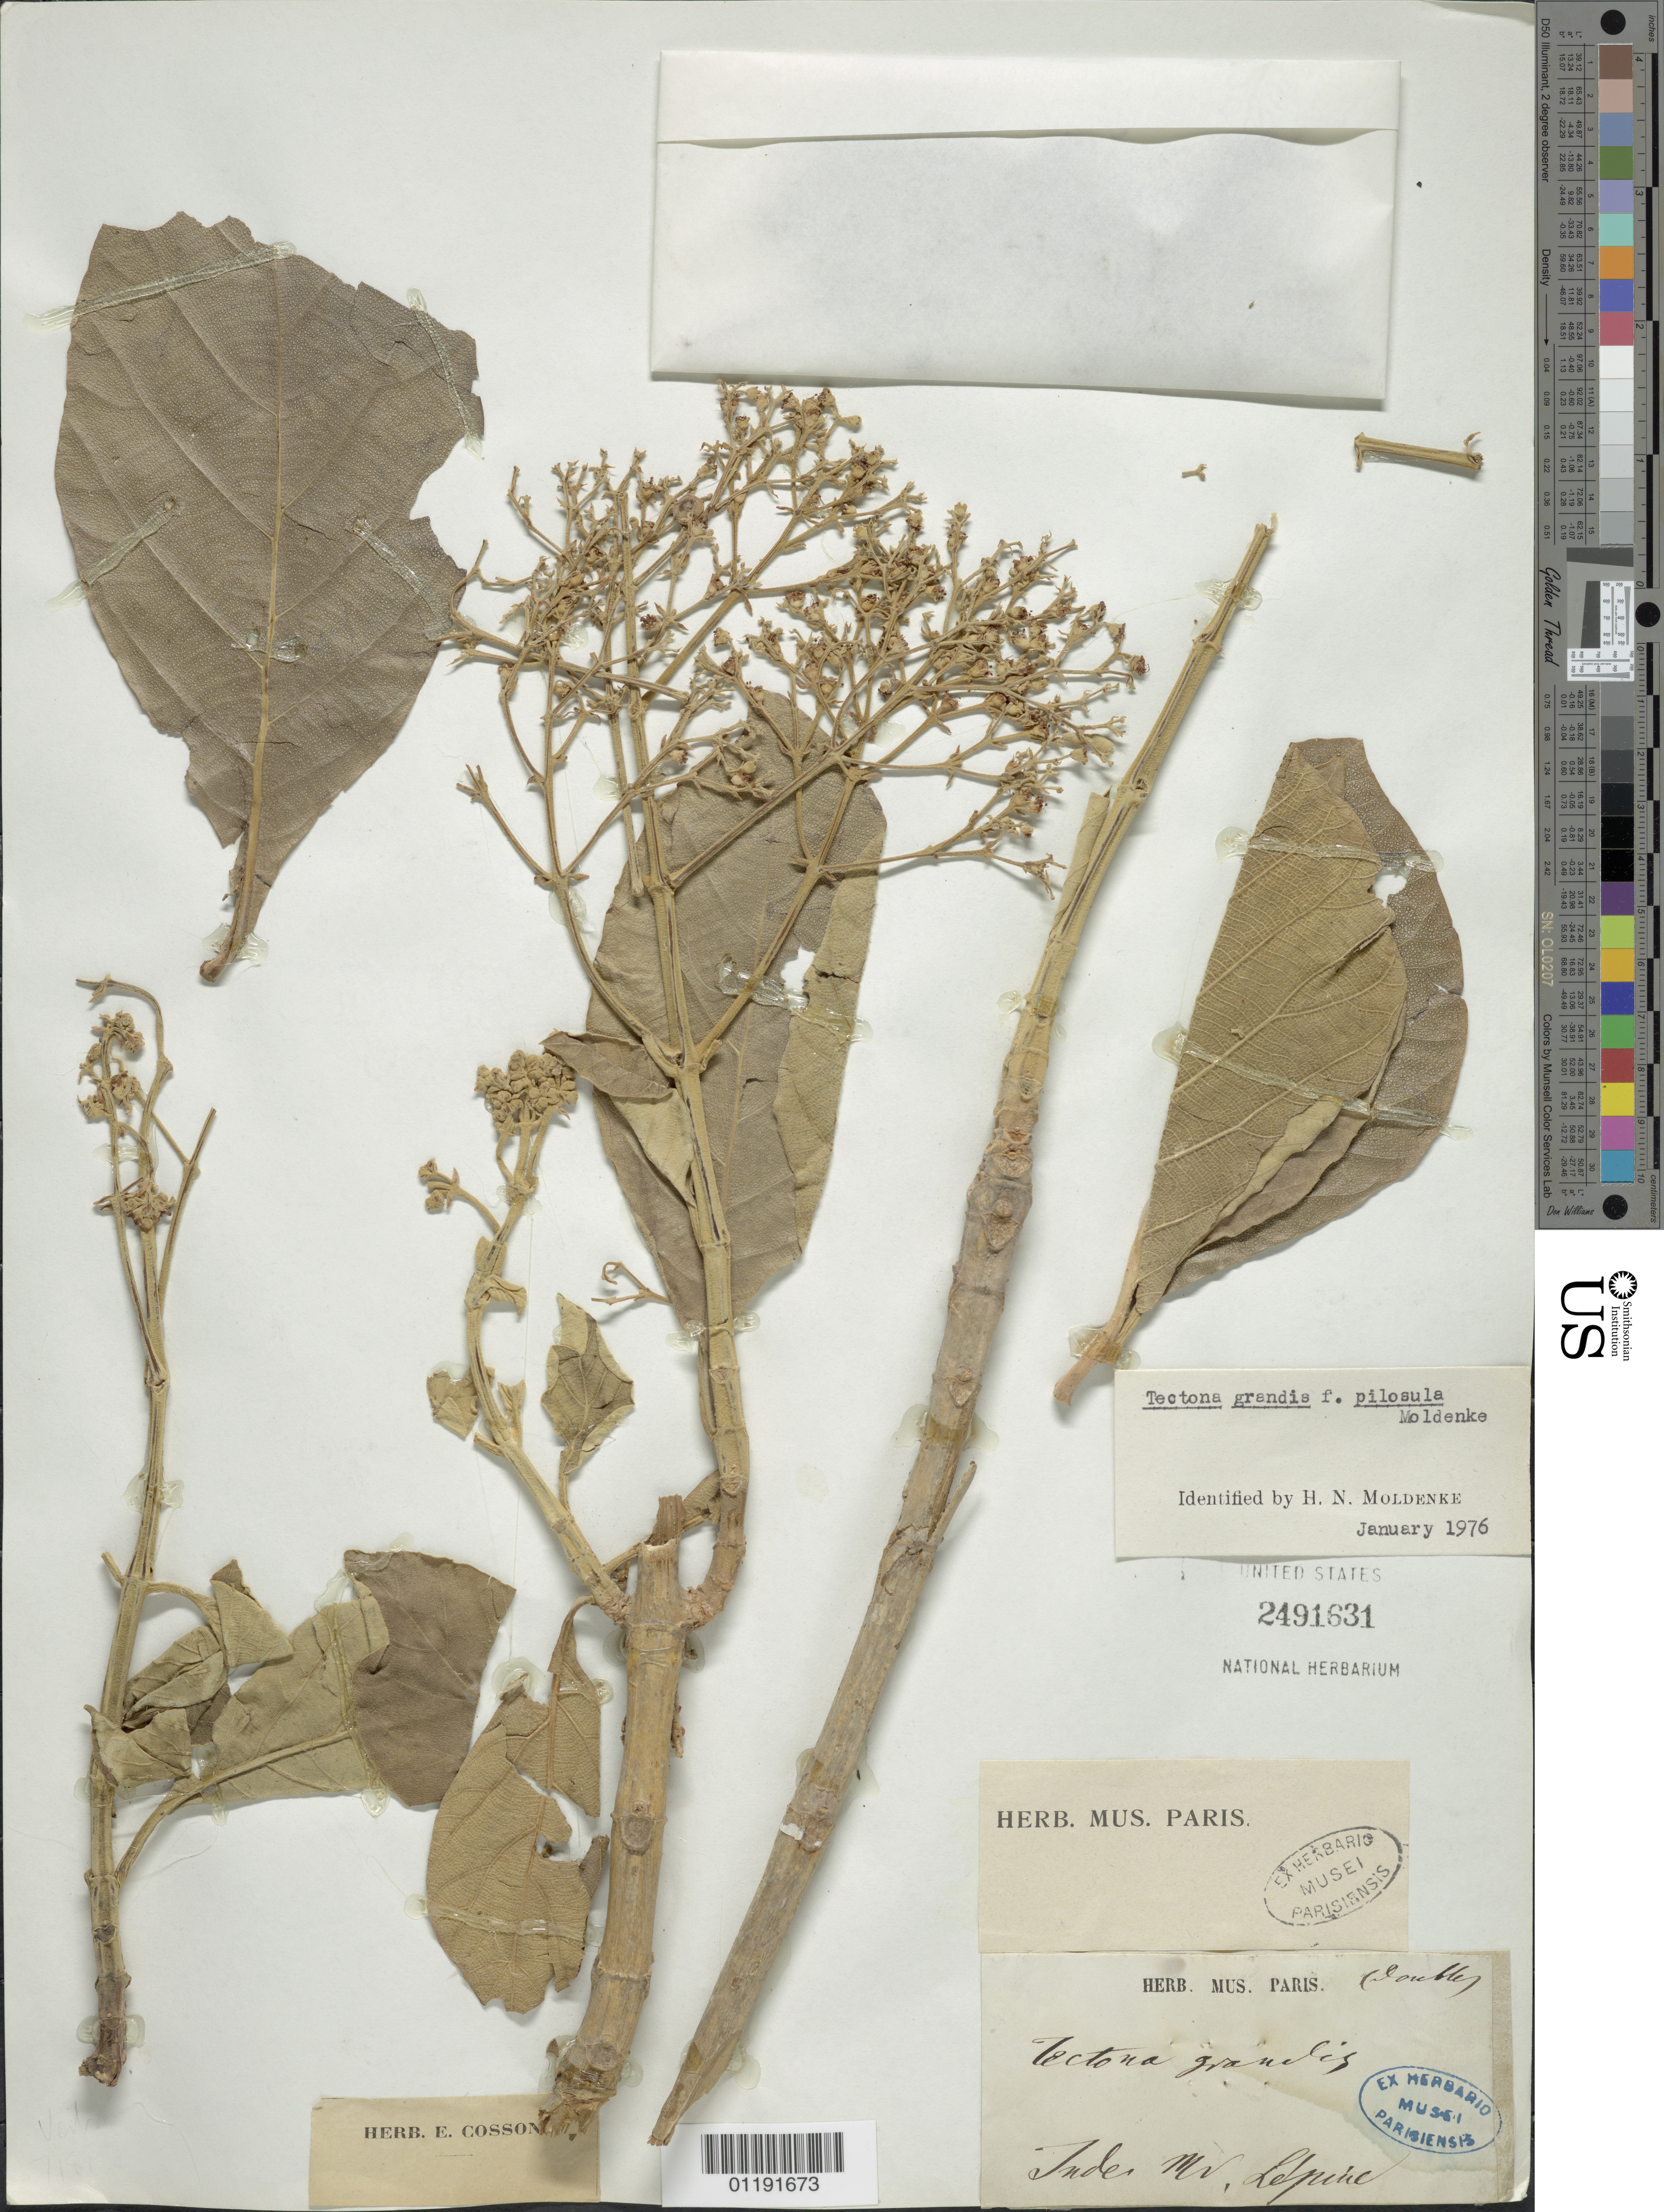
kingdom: Plantae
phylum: Tracheophyta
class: Magnoliopsida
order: Lamiales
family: Lamiaceae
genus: Tectona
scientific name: Tectona grandis f. pilosula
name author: Moldenke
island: West Indies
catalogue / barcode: US 2491631